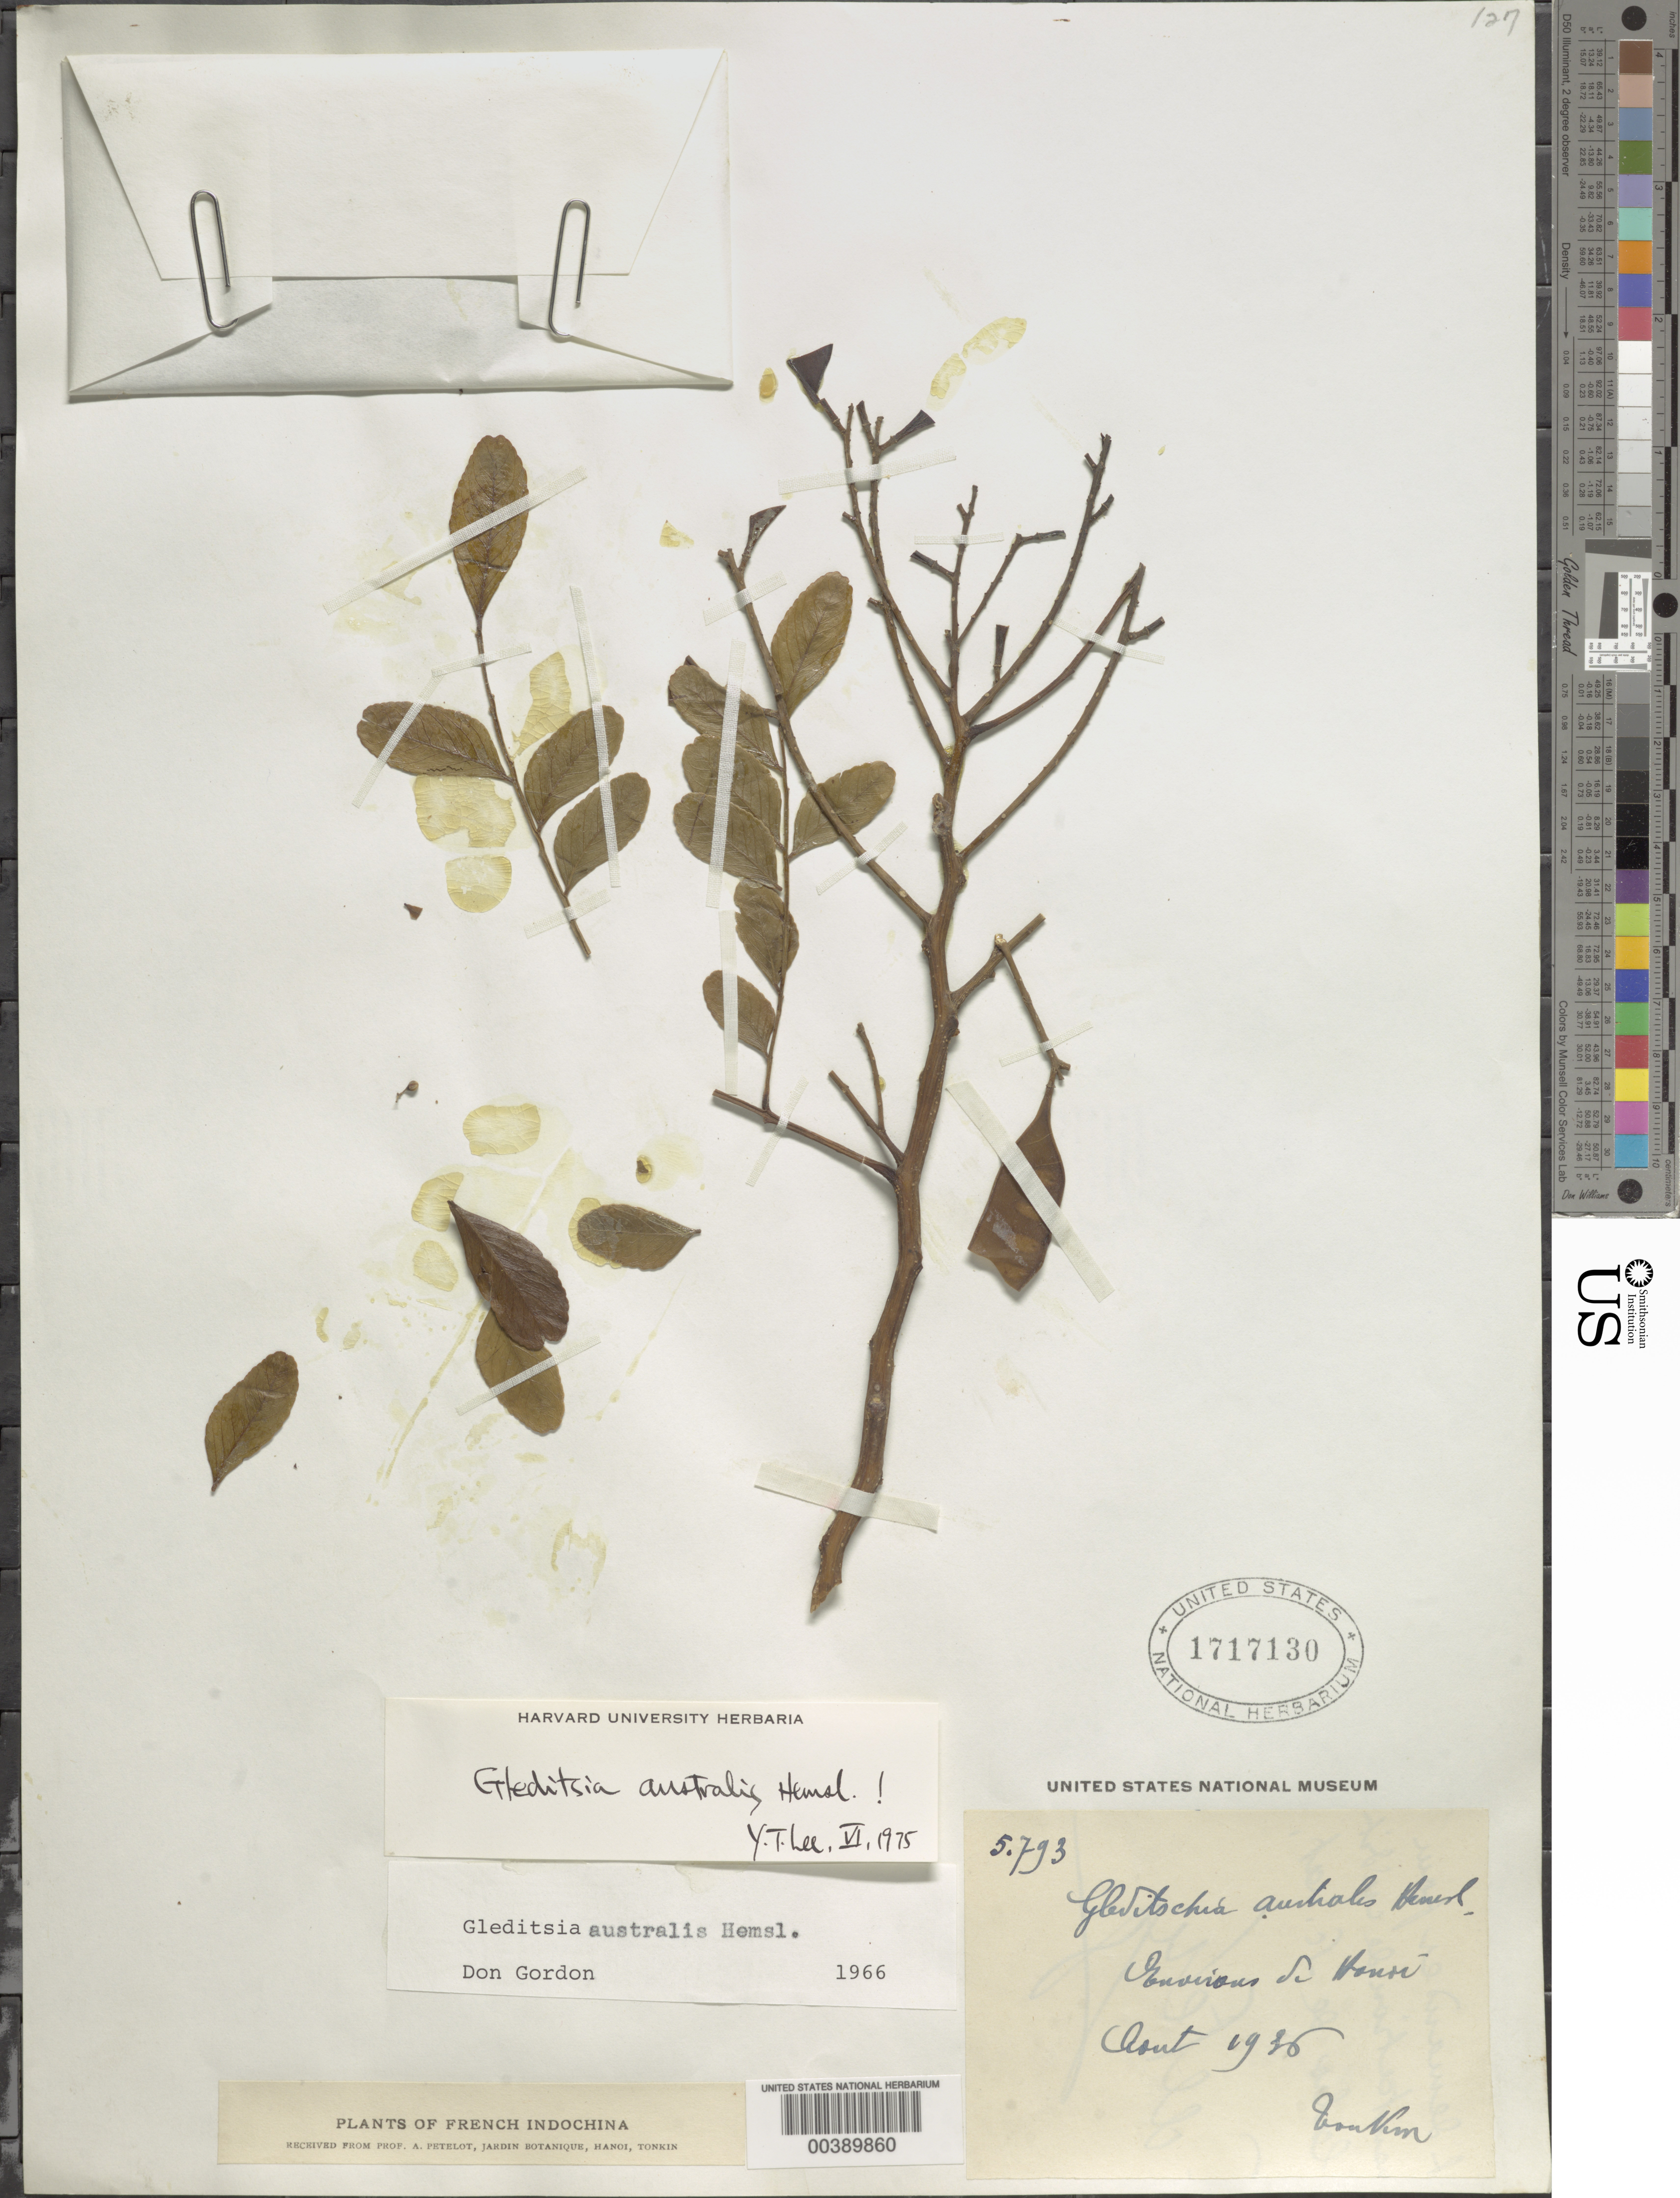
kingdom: Plantae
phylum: Tracheophyta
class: Magnoliopsida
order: Fabales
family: Fabaceae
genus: Gleditsia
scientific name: Gleditsia australis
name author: Hemsl.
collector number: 5793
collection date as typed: Aug 1936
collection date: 1936-08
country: Vietnam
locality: Environs de hanoi; tonkin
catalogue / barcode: US 1717130